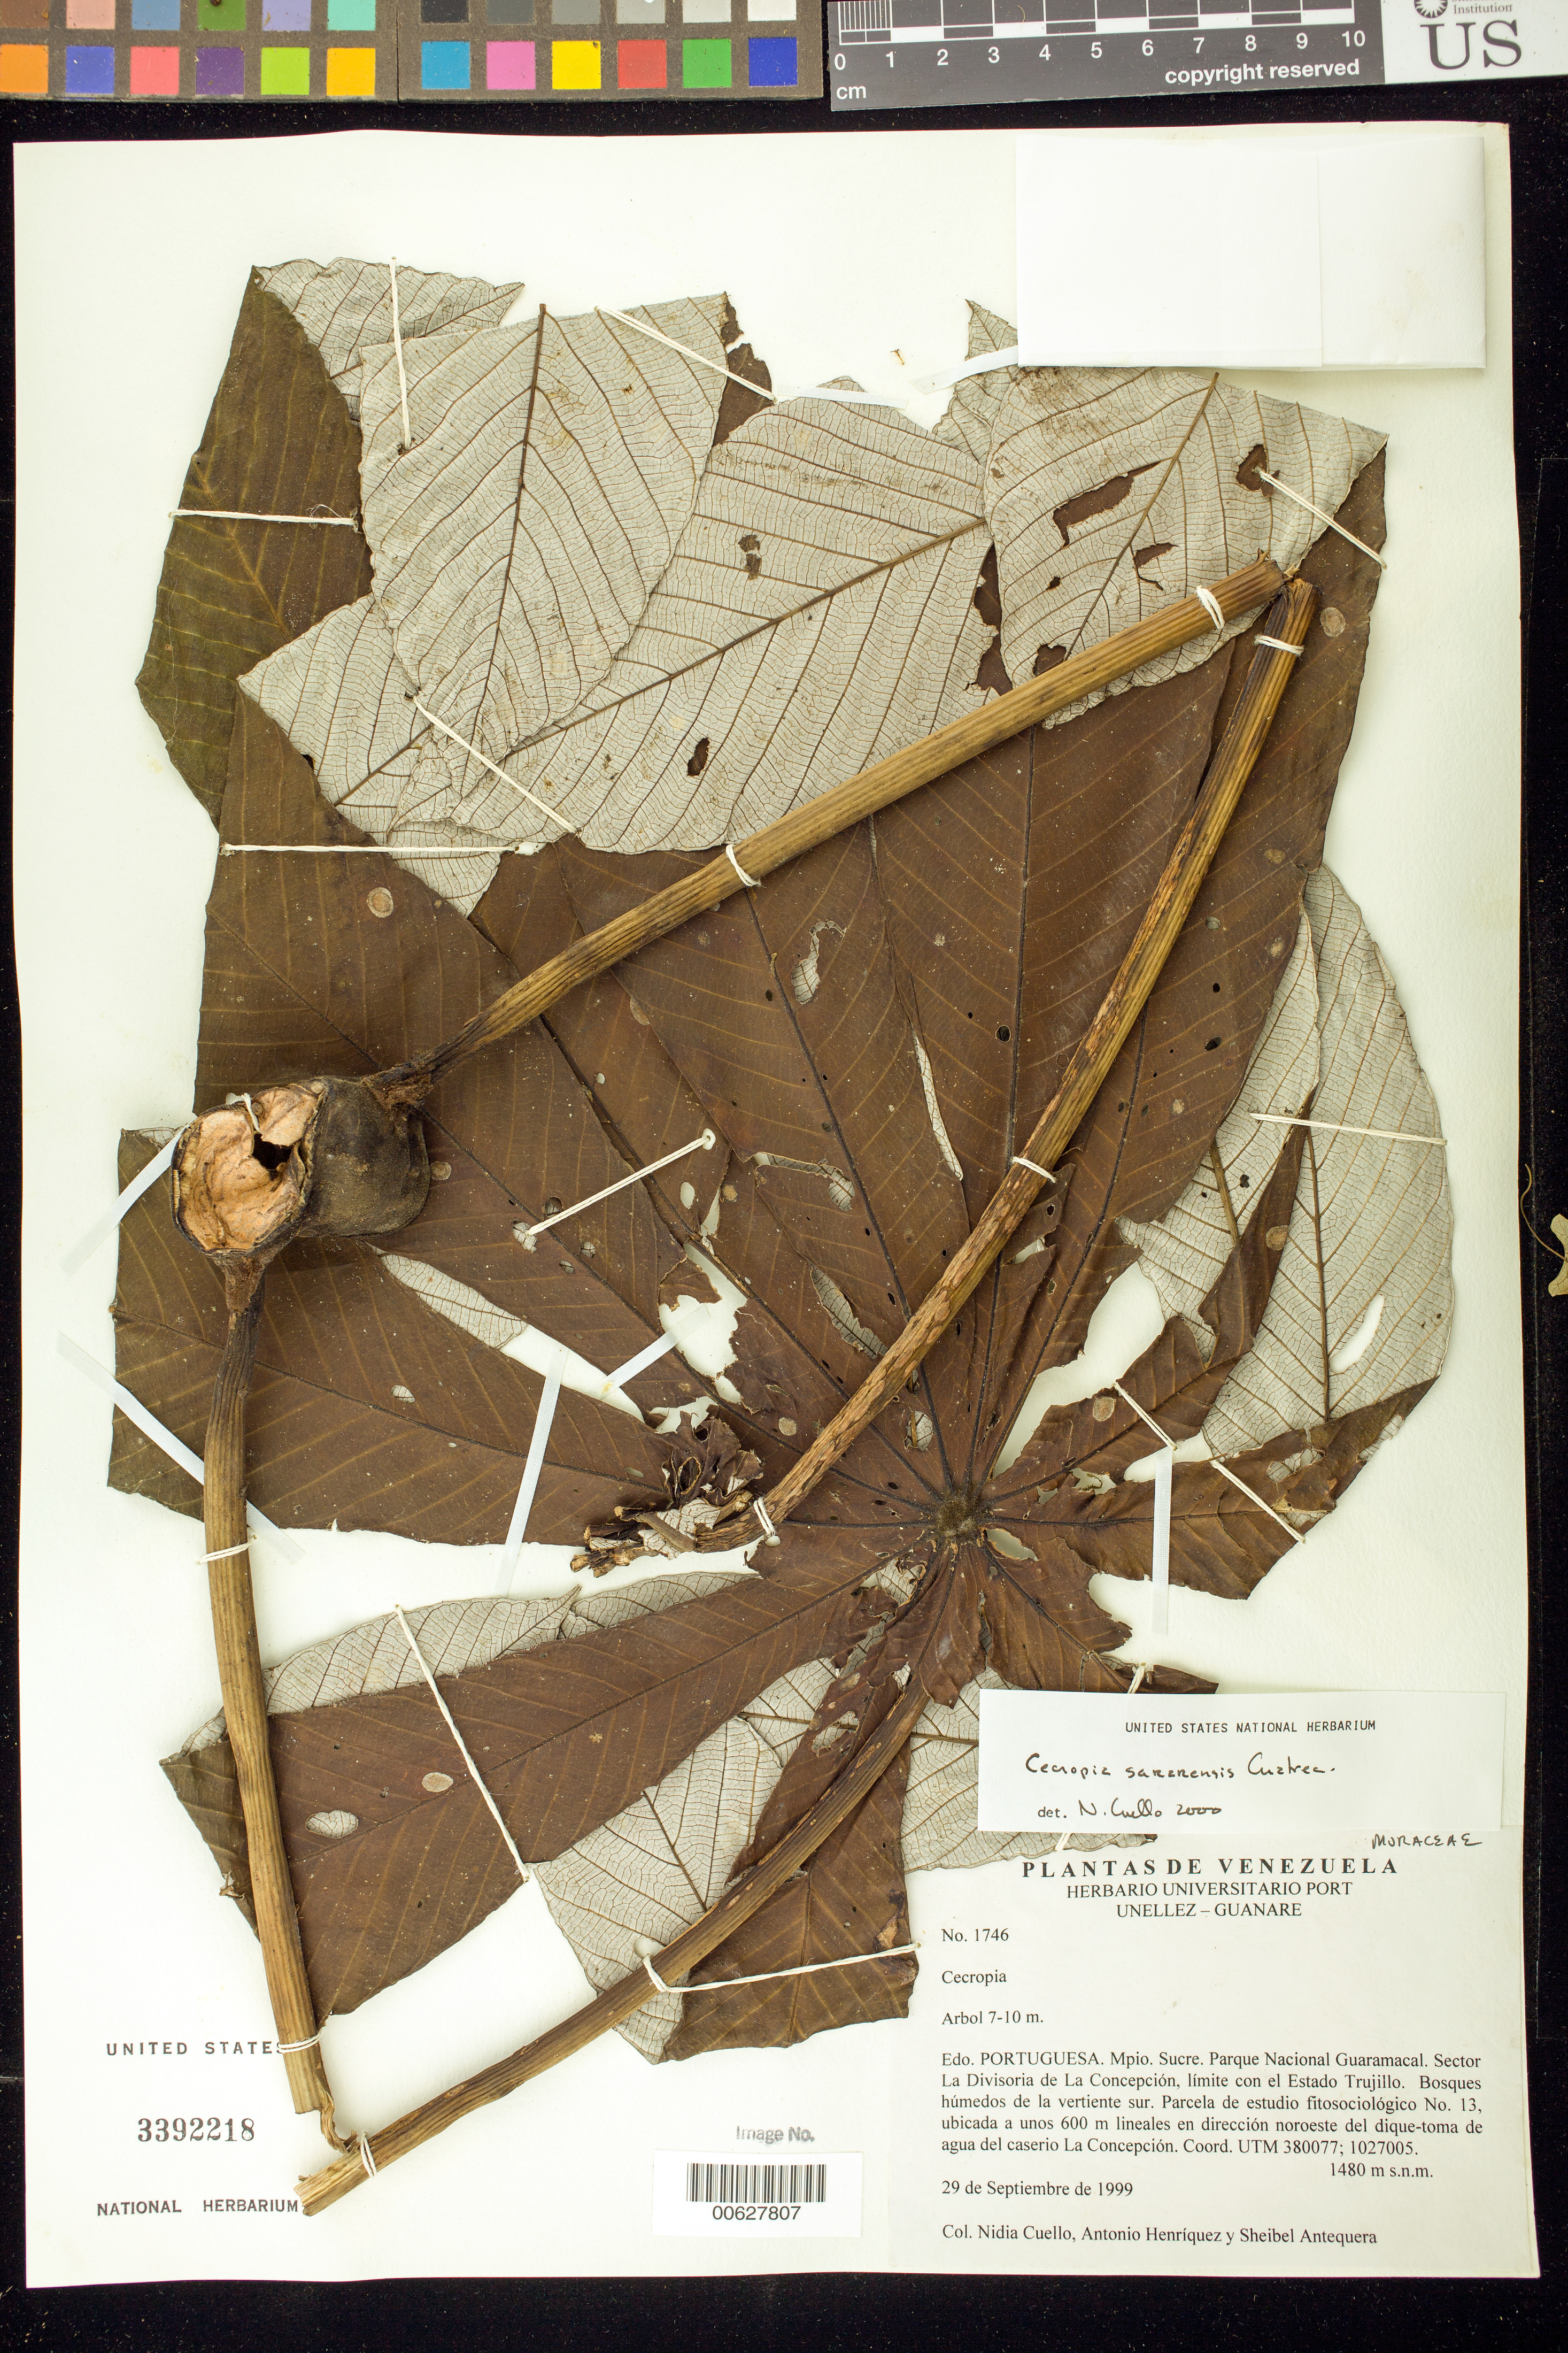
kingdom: Plantae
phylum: Tracheophyta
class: Magnoliopsida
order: Rosales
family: Urticaceae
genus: Cecropia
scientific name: Cecropia sararensis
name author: Cuatrec.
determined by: Cuello, Nidia L.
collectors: N. L. Cuello, A. Henriquez & S. Antequera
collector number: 1746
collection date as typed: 29 Sep 1999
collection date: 1999-09-29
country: Venezuela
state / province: Portuguesa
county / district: Sucre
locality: Parque Nacional Guaramacal. Sector La Divisoria de La Concepción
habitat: Bosques húmedos, parcela de estudio fitosociológico No. 13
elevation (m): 1480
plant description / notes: PORT, US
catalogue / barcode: US 3392218